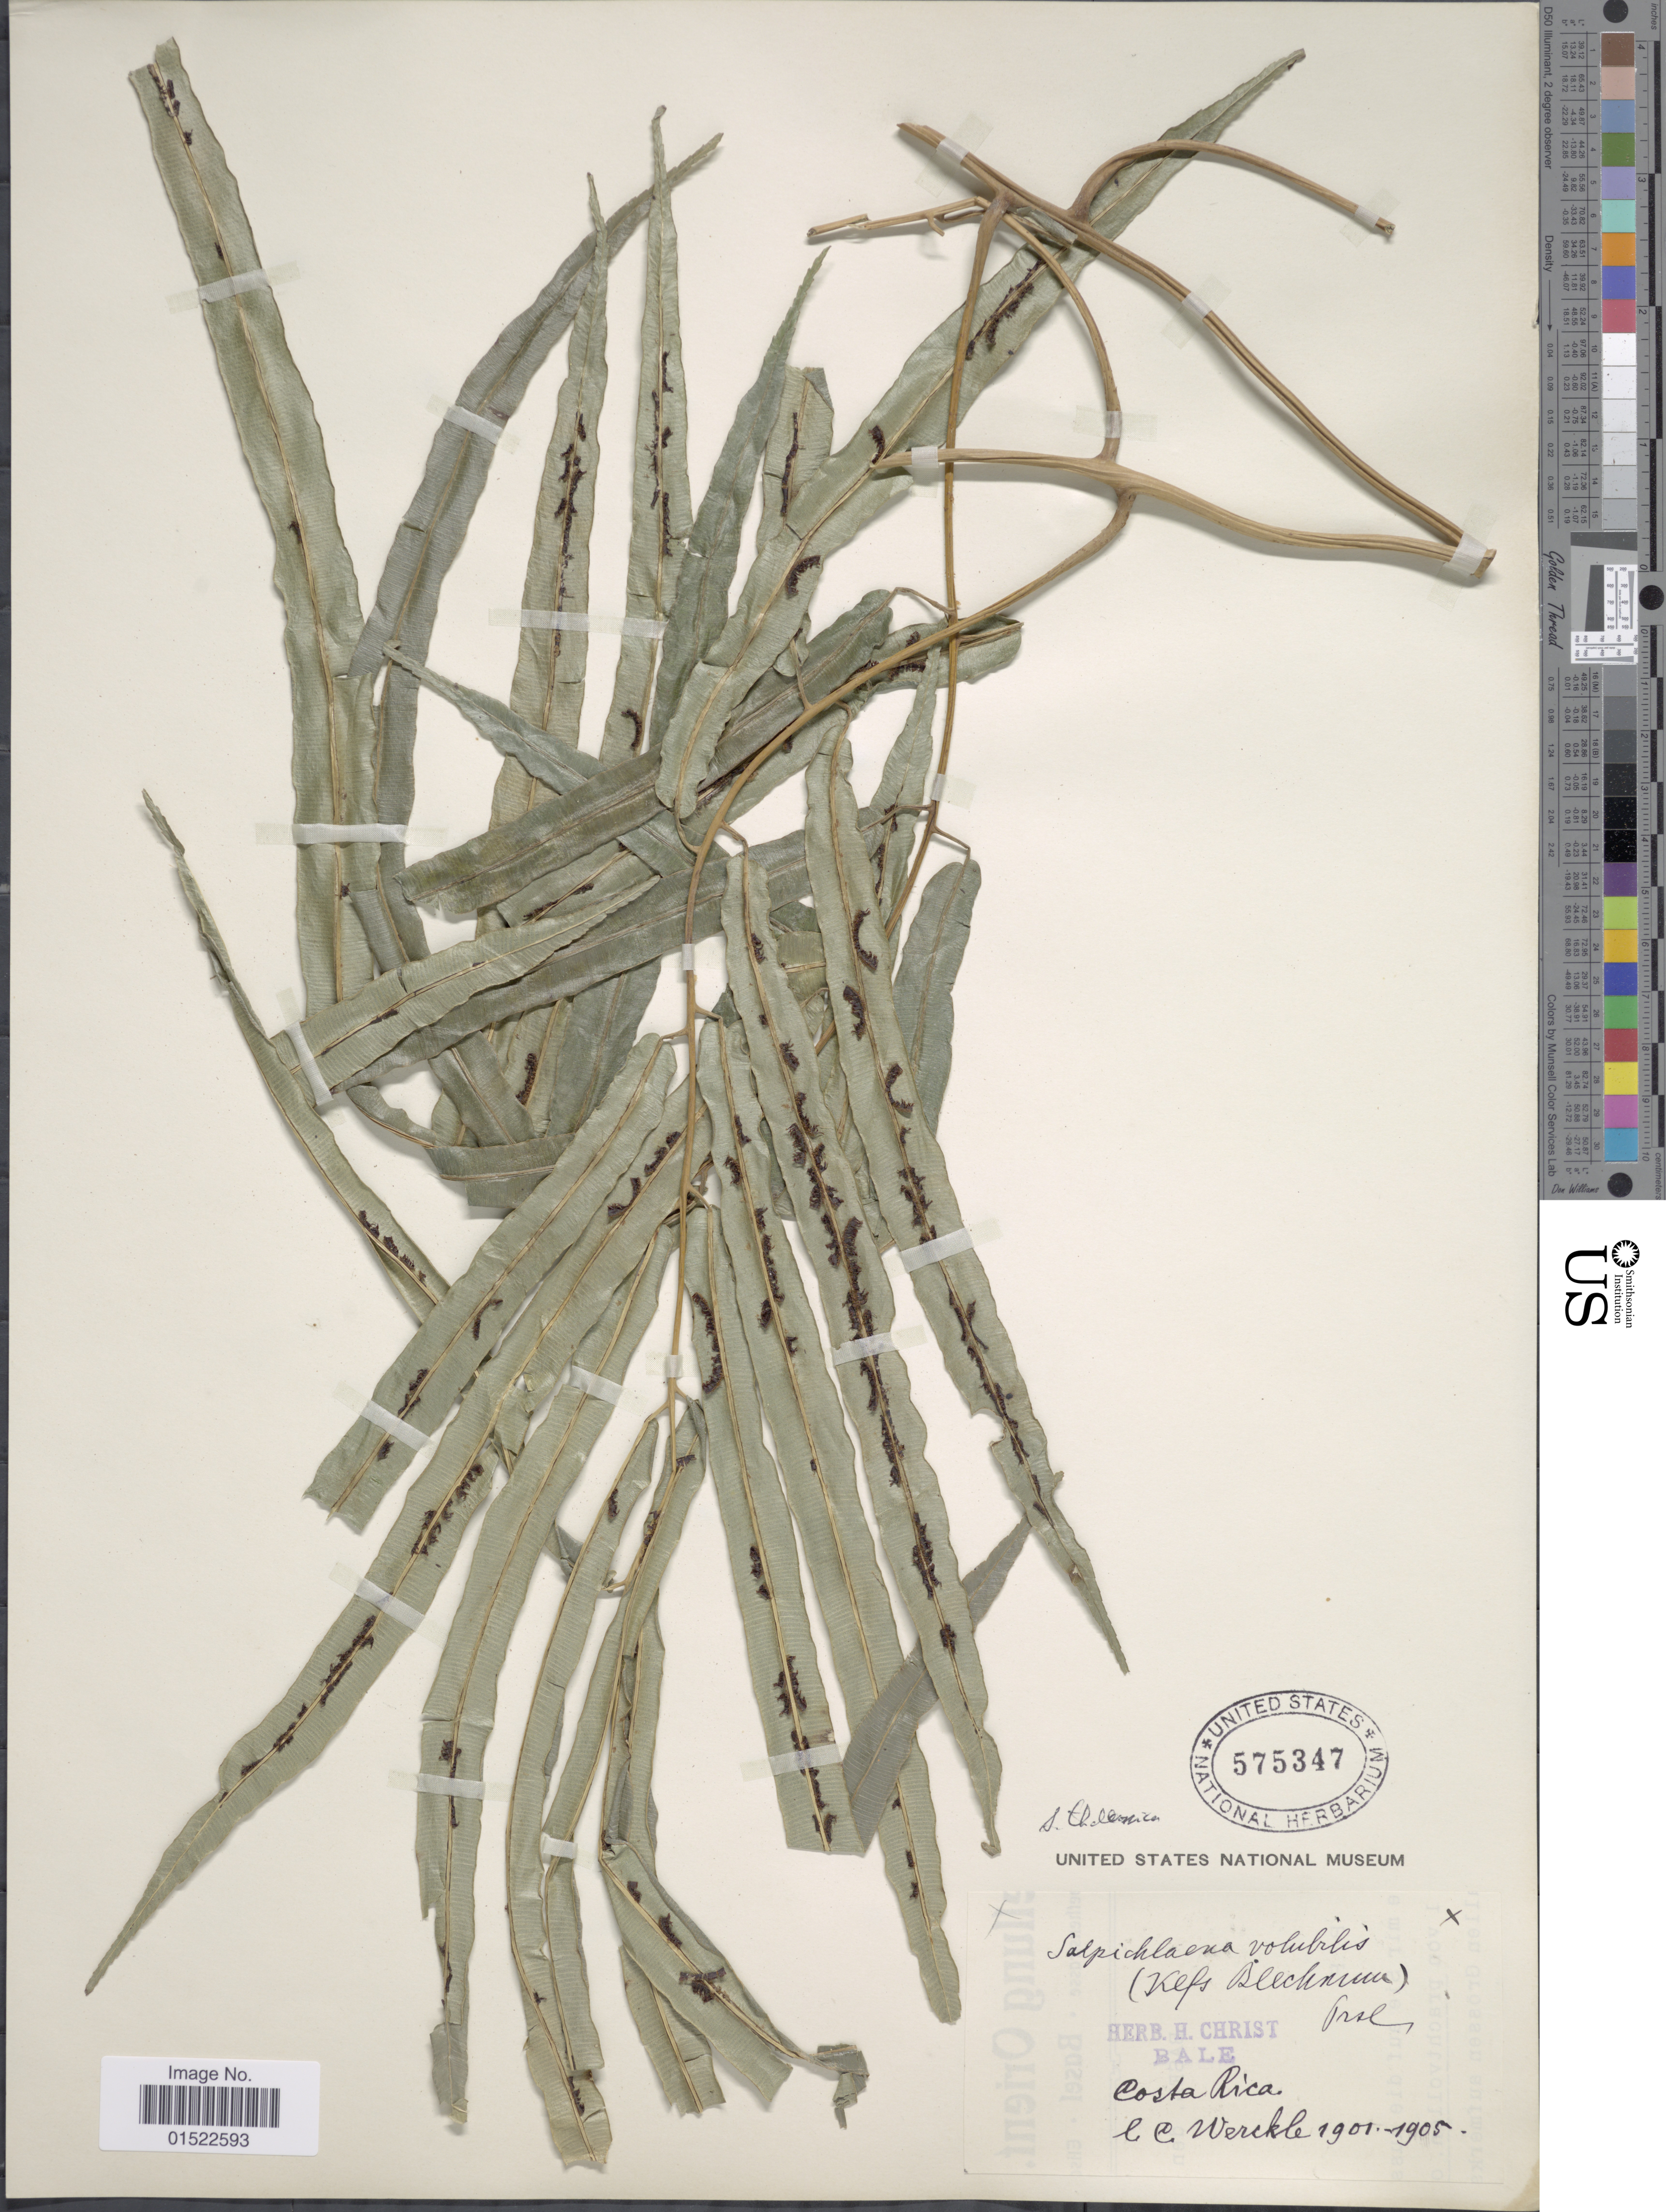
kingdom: Plantae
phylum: Tracheophyta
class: Polypodiopsida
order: Polypodiales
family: Blechnaceae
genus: Salpichlaena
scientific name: Salpichlaena volubilis subsp. thalassica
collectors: C. C Wercklé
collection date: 1901/1905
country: Costa Rica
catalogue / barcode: US 575347